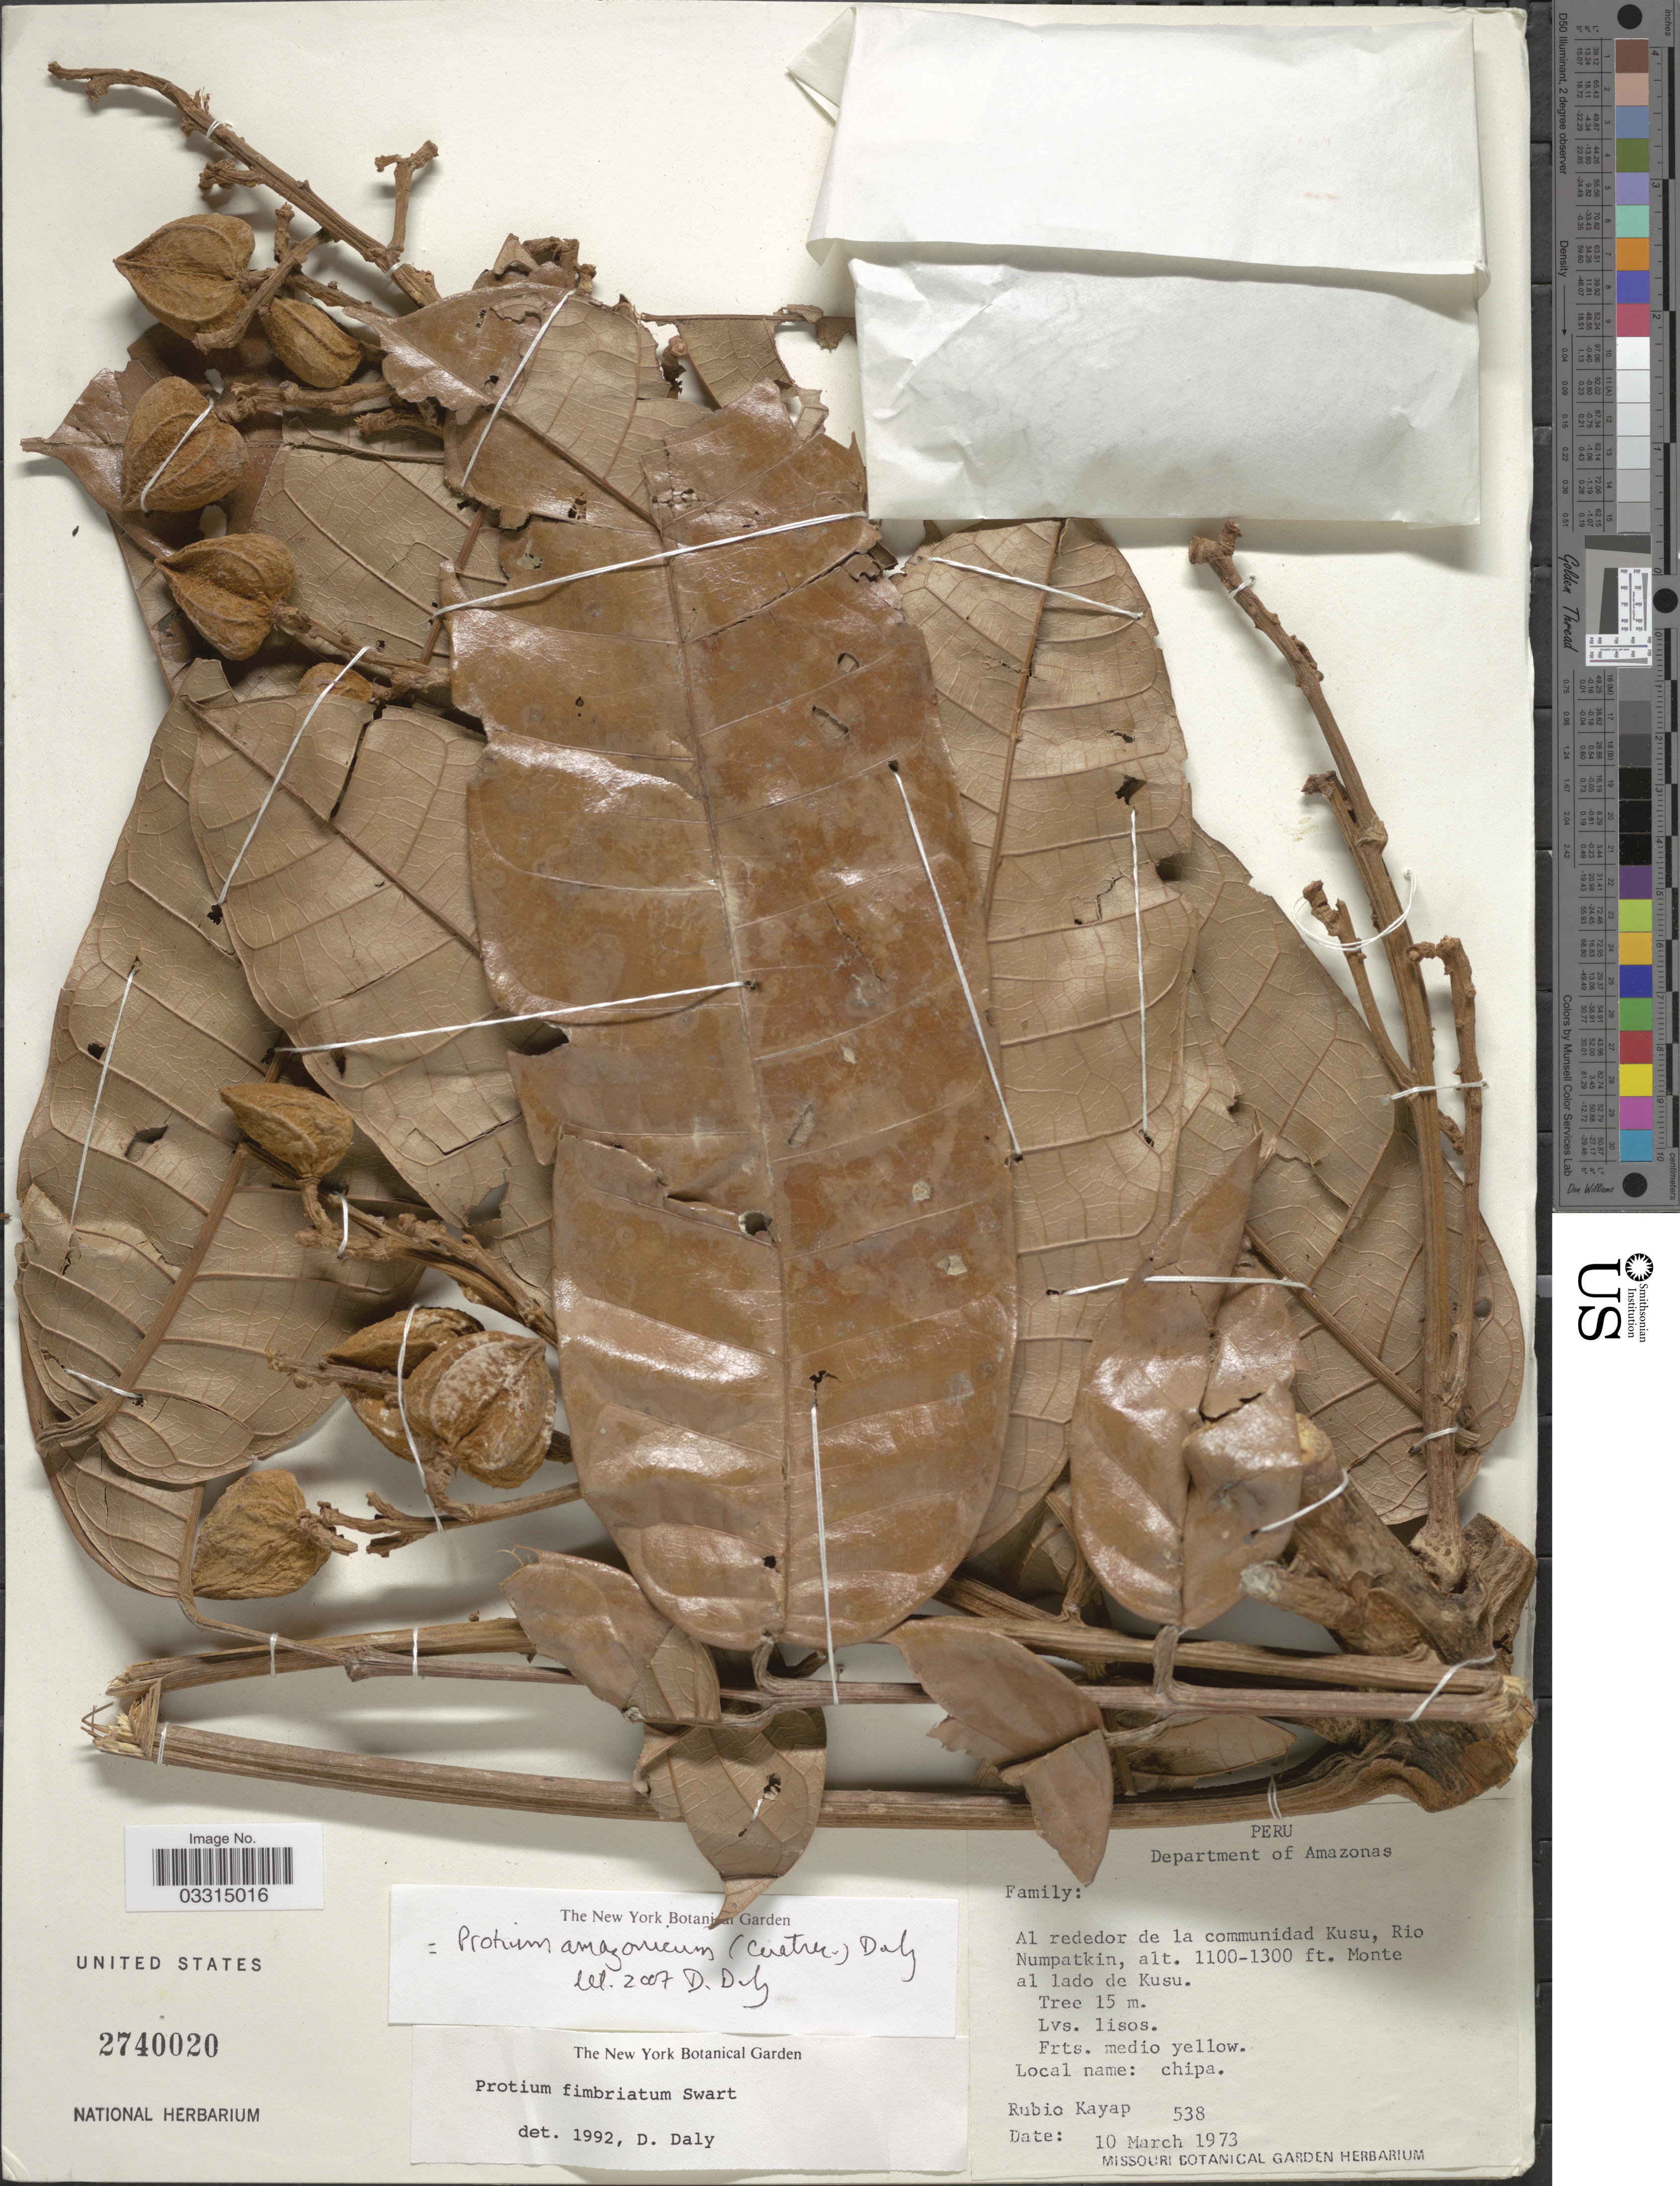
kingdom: Plantae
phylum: Tracheophyta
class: Magnoliopsida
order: Sapindales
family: Burseraceae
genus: Protium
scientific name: Protium amazonicum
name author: (Cuatrec.) Daly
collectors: R. Kayap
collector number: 538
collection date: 1973-03-10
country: Peru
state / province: Amazonas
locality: Department of Amazonas. Al rededor de la communidad Kusu, Rio Numpatkin. Monte al lado de Kusu.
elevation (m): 335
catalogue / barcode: US 2740020